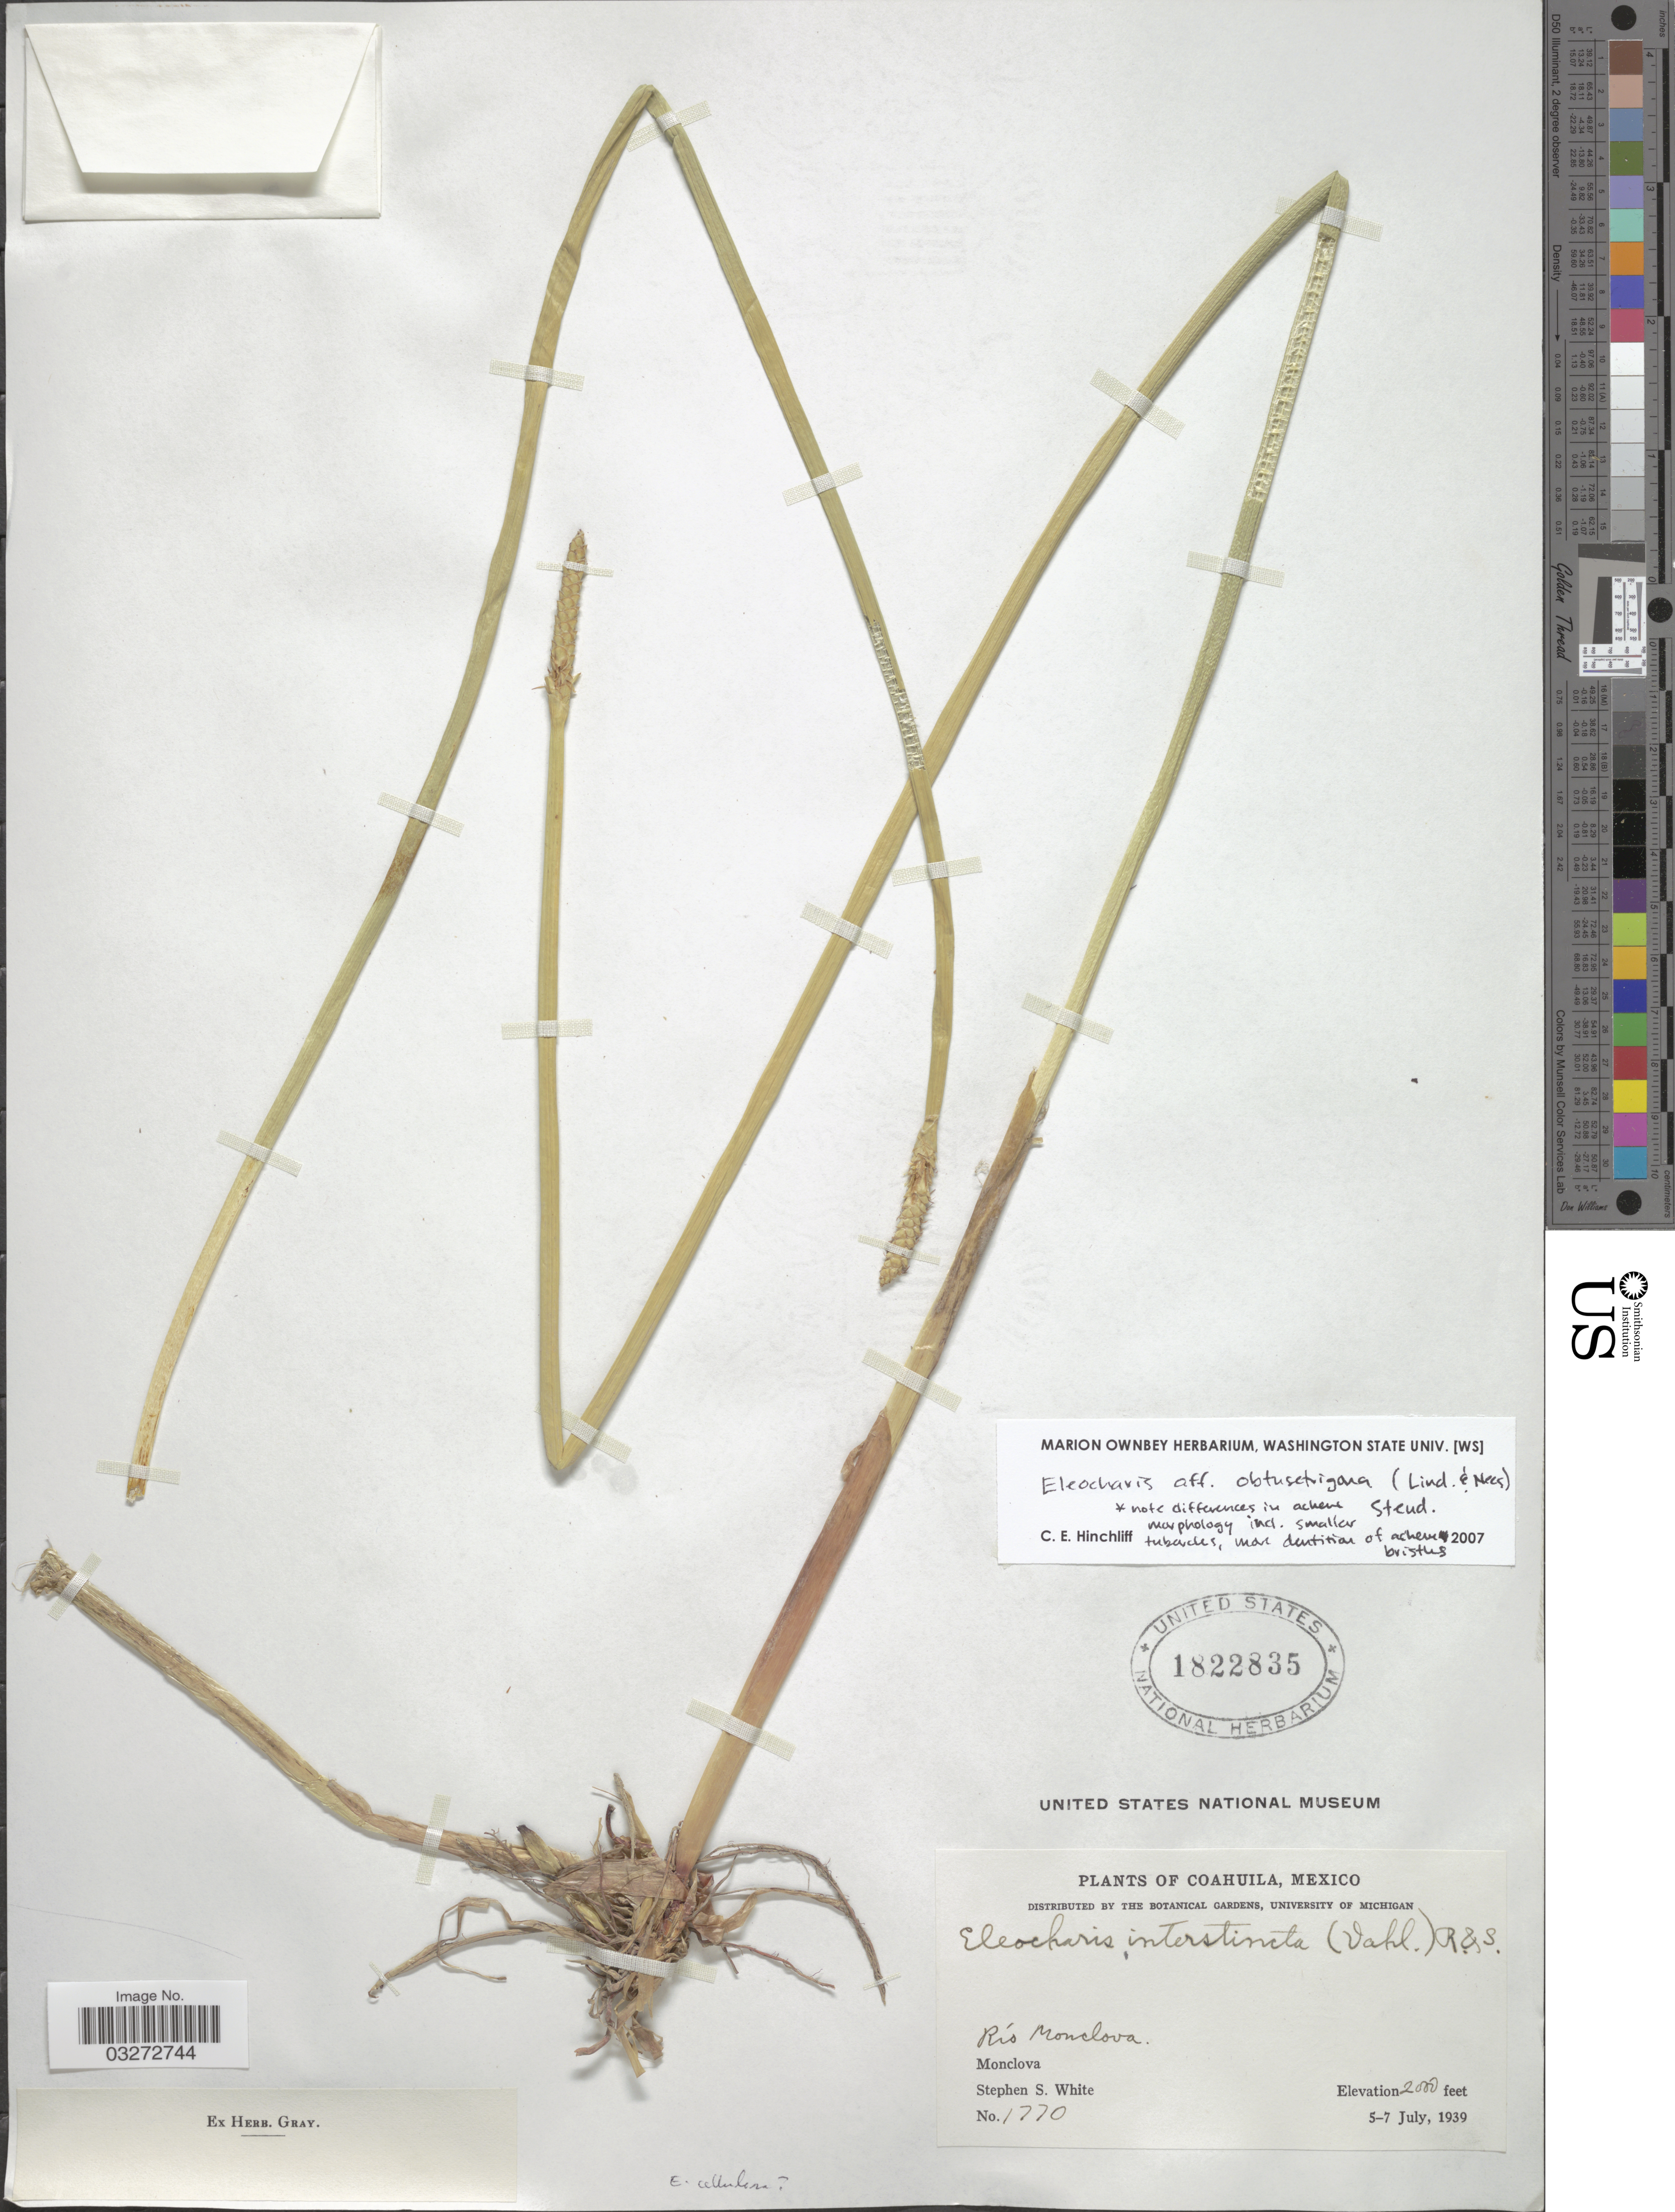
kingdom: Plantae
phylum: Tracheophyta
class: Liliopsida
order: Poales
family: Cyperaceae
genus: Eleocharis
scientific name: Eleocharis obtusetrigona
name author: (Lindl. & Nees) Steud.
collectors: S. S. White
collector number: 1770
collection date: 1939-07-05/1939-07-07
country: Mexico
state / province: Coahuila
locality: Río Monclova. Monclova.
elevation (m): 610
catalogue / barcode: US 1822835